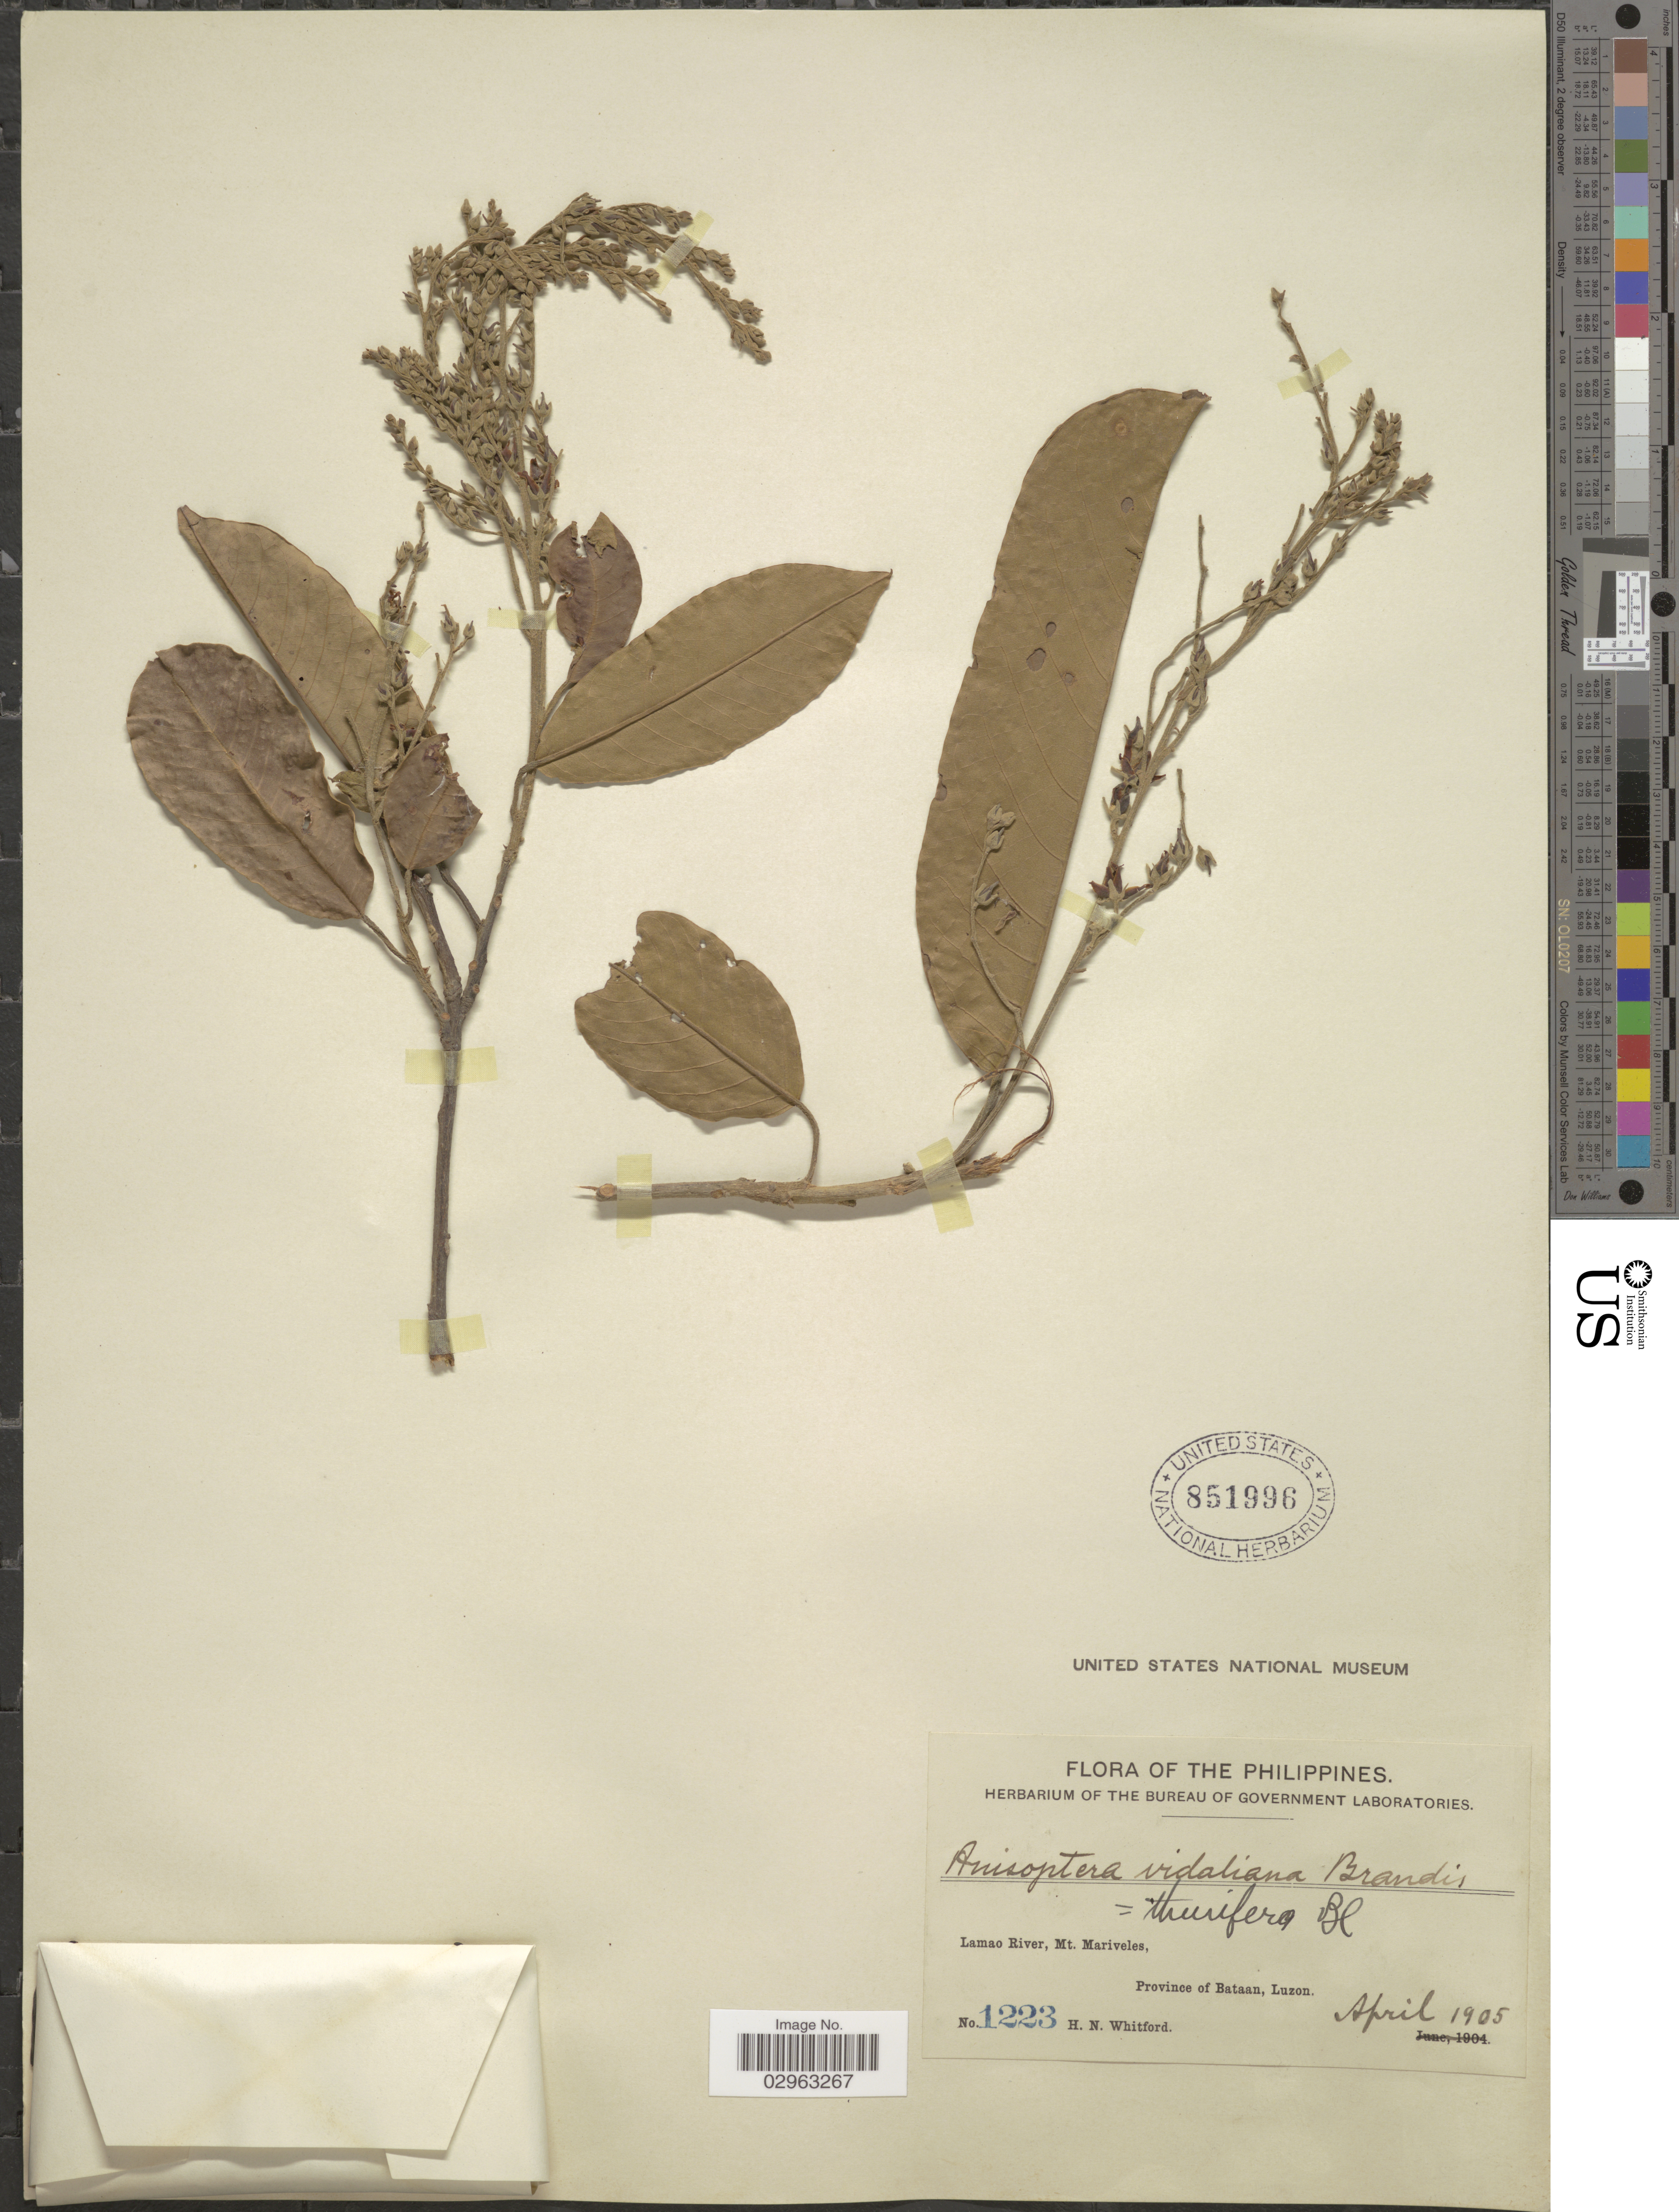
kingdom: Plantae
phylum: Tracheophyta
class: Magnoliopsida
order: Malvales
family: Dipterocarpaceae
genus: Anisoptera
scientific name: Anisoptera thurifera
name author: (Blanco) Blume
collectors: H. N. Whitford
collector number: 1223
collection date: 1905-04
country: Philippines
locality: Lamao River, Mt. Mariveles, Province of Bataan, Luzon.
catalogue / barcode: US 851996